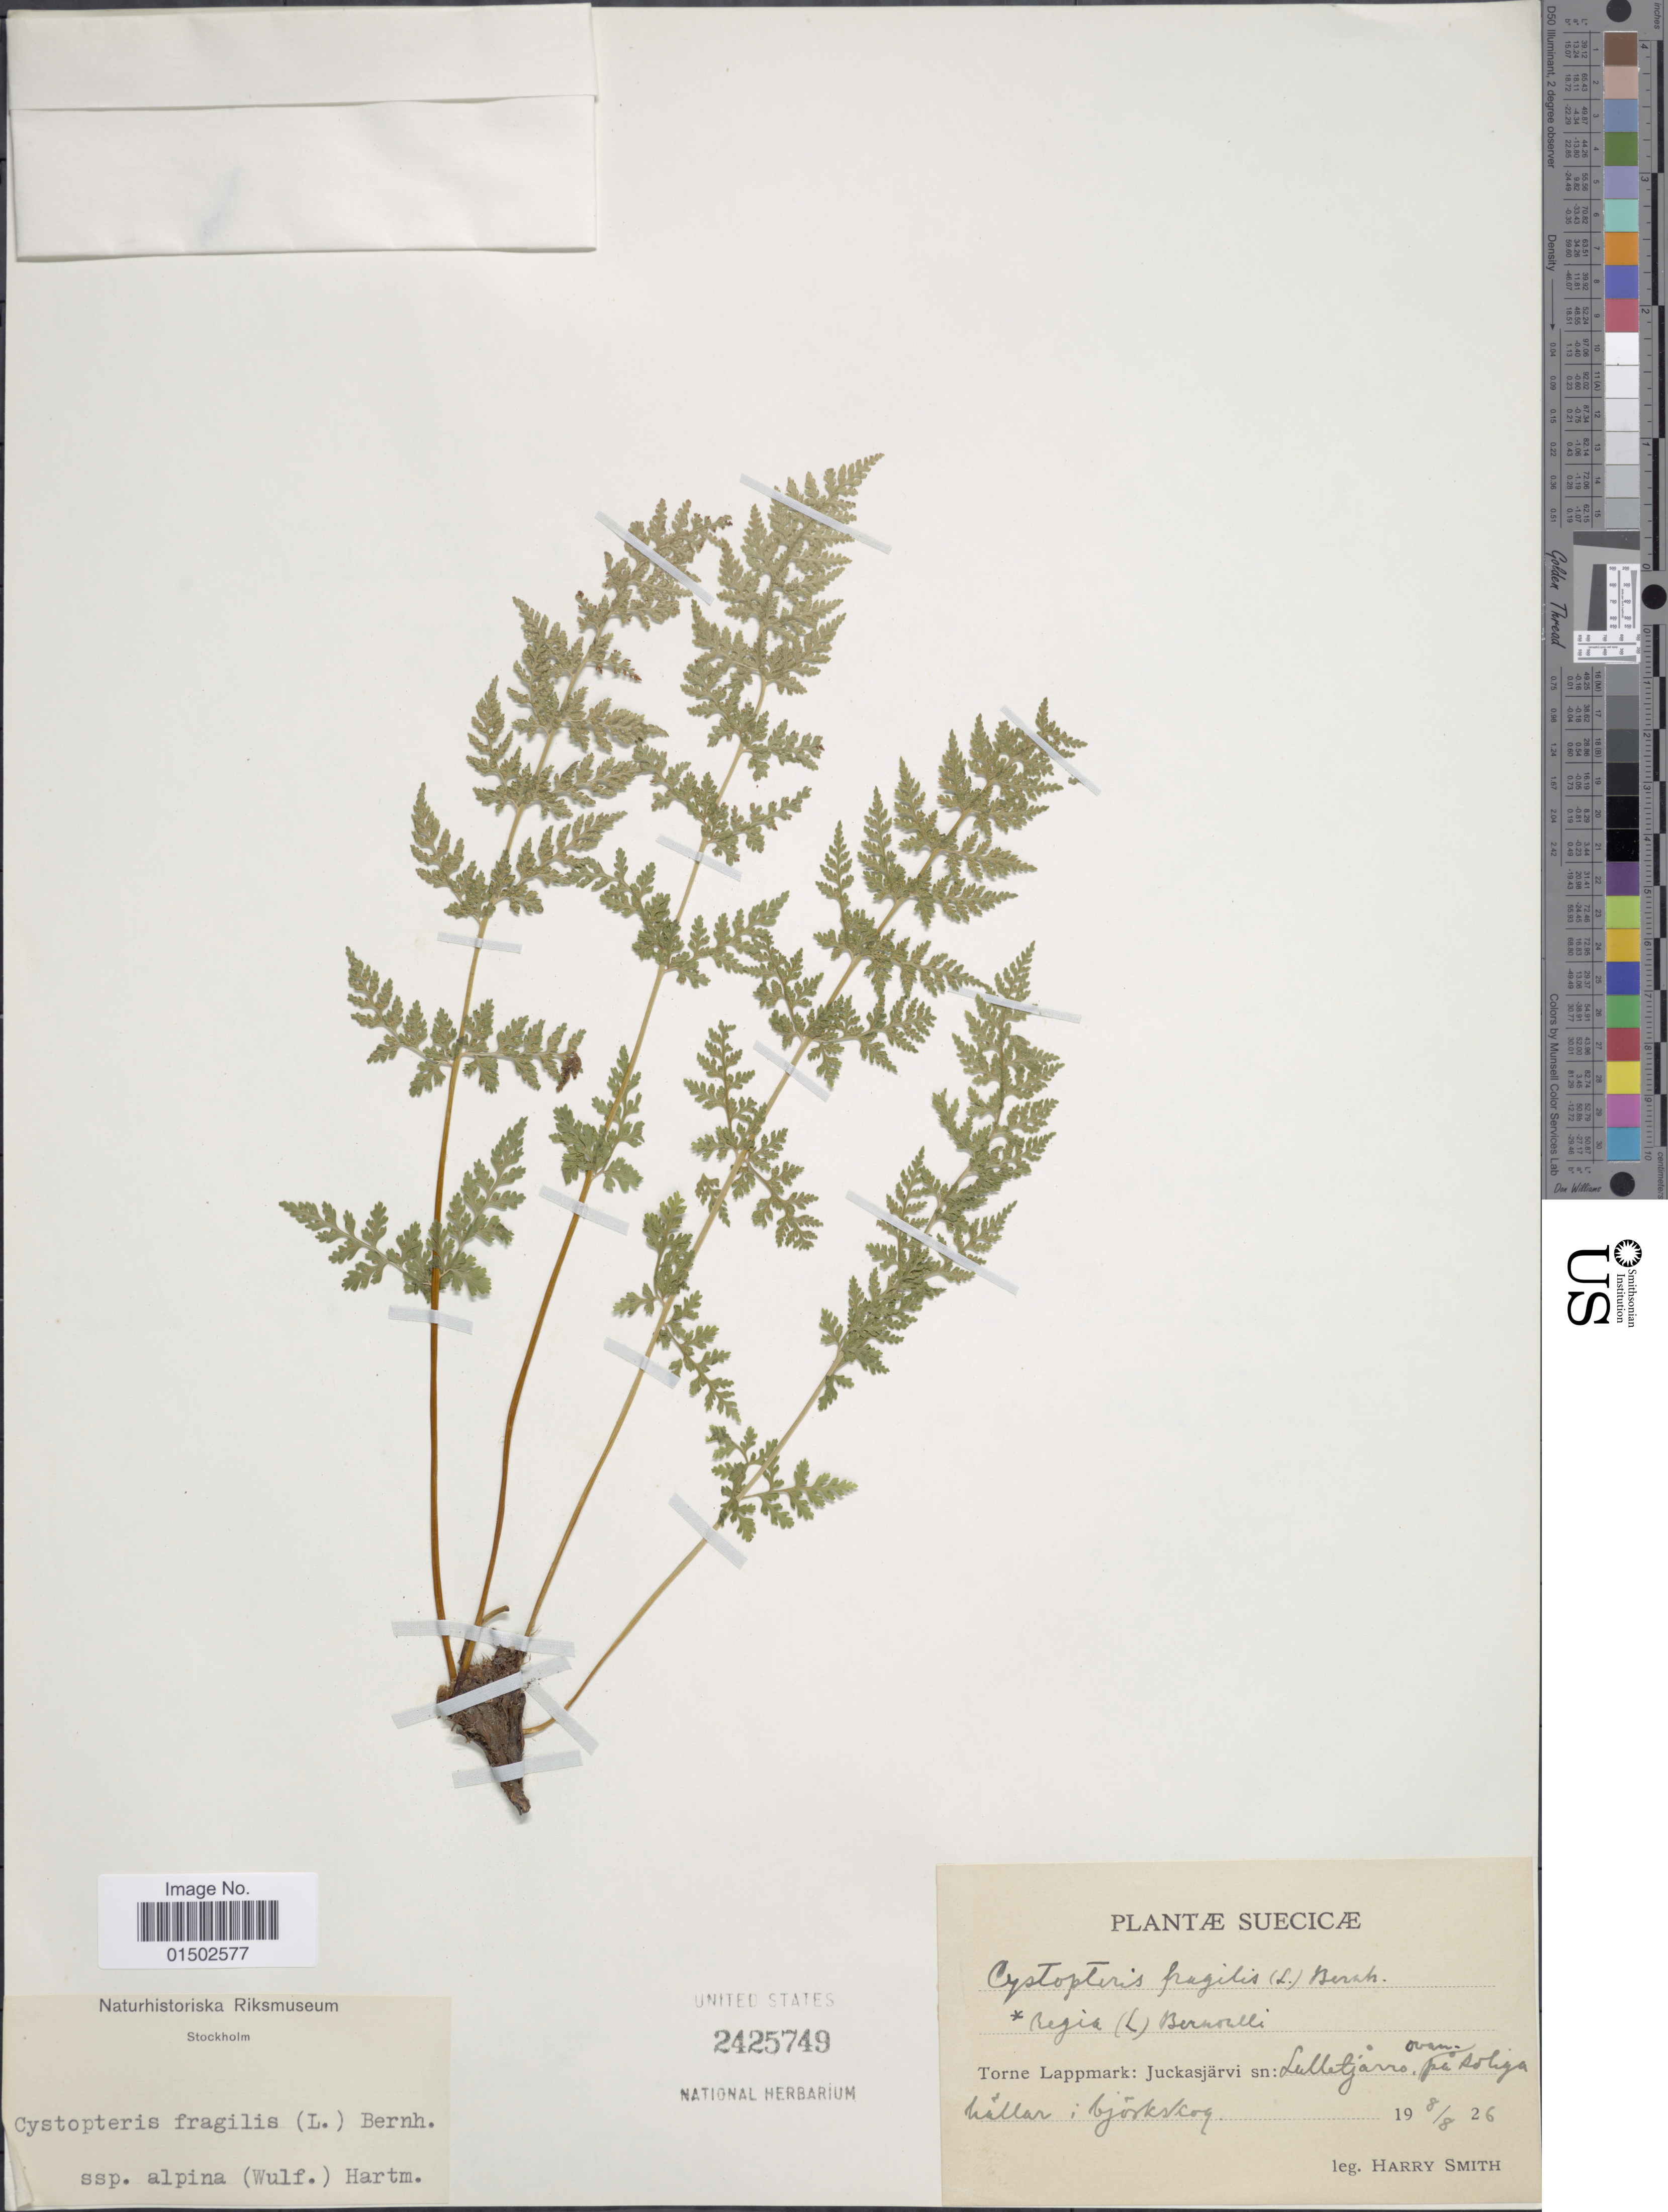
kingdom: Plantae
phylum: Tracheophyta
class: Polypodiopsida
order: Polypodiales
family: Cystopteridaceae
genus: Cystopteris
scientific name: Cystopteris alpina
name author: (Lam.) Desv.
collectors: H. Smith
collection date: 1926-08-08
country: Sweden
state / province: Norrbotten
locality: Jukkasjärvi sn, Lulletjarro [Lullihatjårro] hällar i björkskog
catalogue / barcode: US 2425749